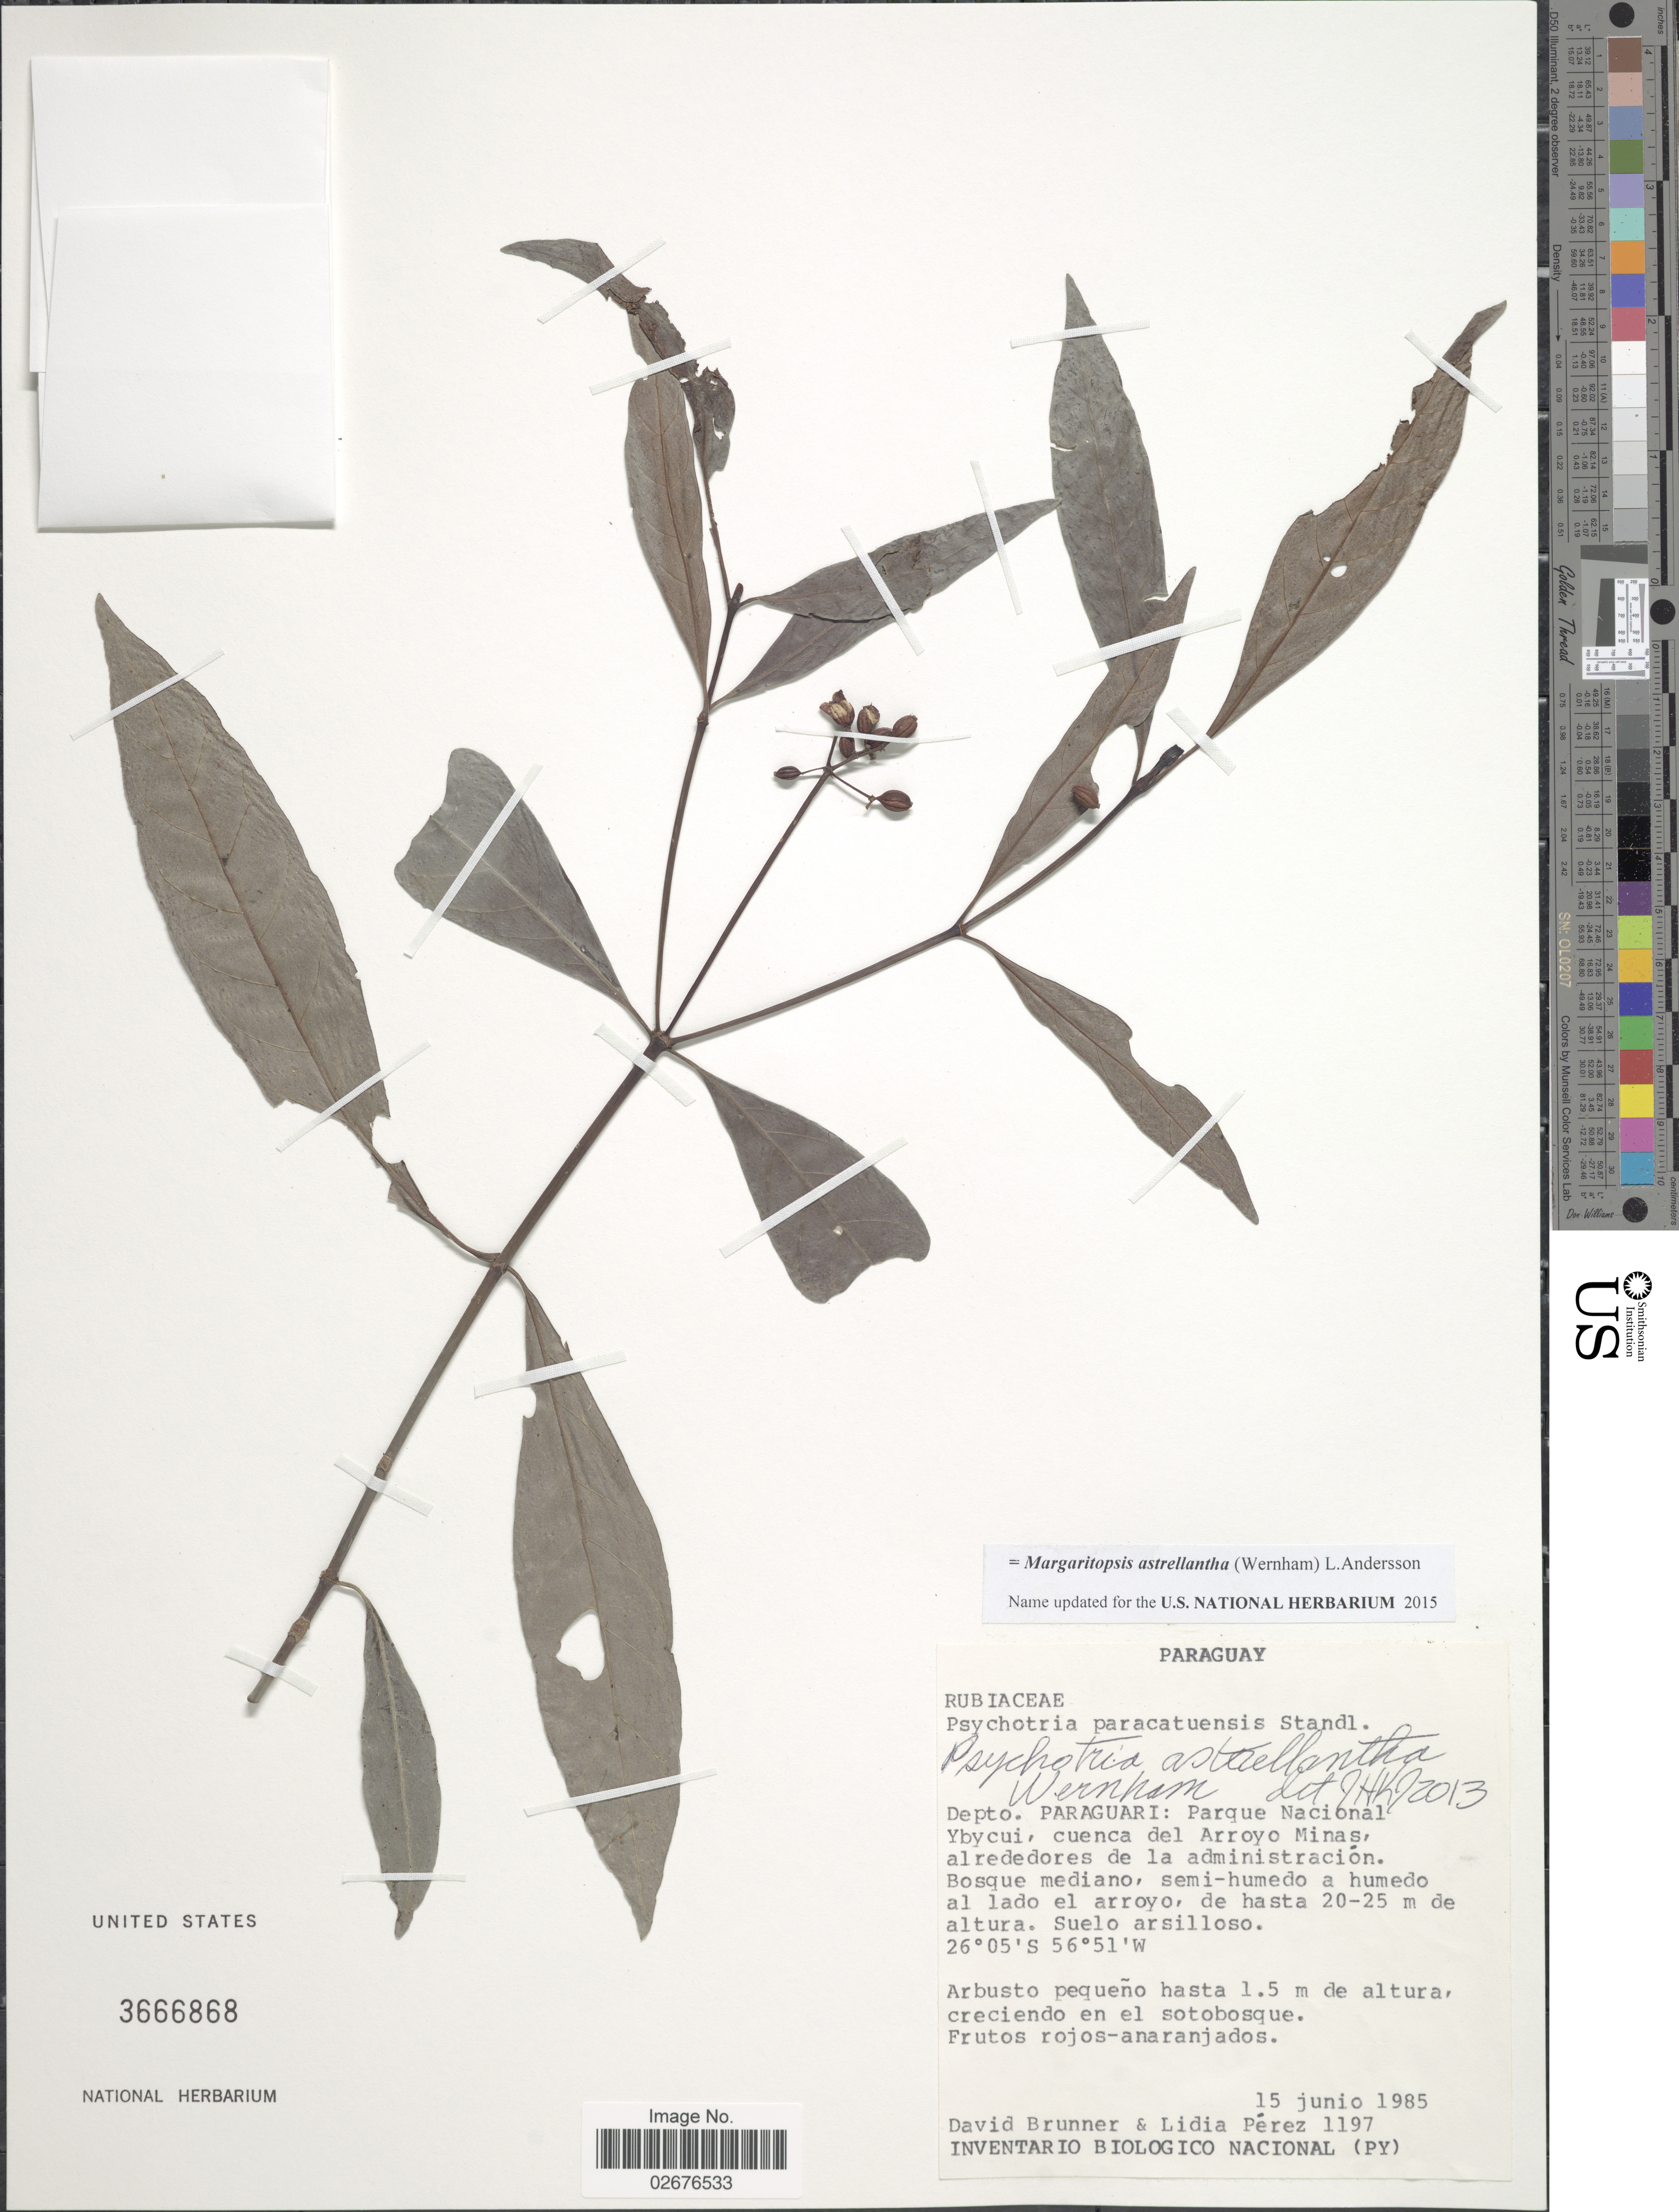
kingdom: Plantae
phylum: Tracheophyta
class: Magnoliopsida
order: Gentianales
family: Rubiaceae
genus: Margaritopsis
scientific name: Margaritopsis astrellantha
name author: (Wernham) L. Andersson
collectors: D. Brunner & L. Pérez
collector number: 1197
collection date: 1985-06-15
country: Paraguay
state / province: Paraguari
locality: Parque Nacional Ybycui, cuenca del Arroyo Minas, alrededores de la administracion, Bosque mediano, semi-humedo a humedo al lado el arroyo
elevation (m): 20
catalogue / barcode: US 3666868